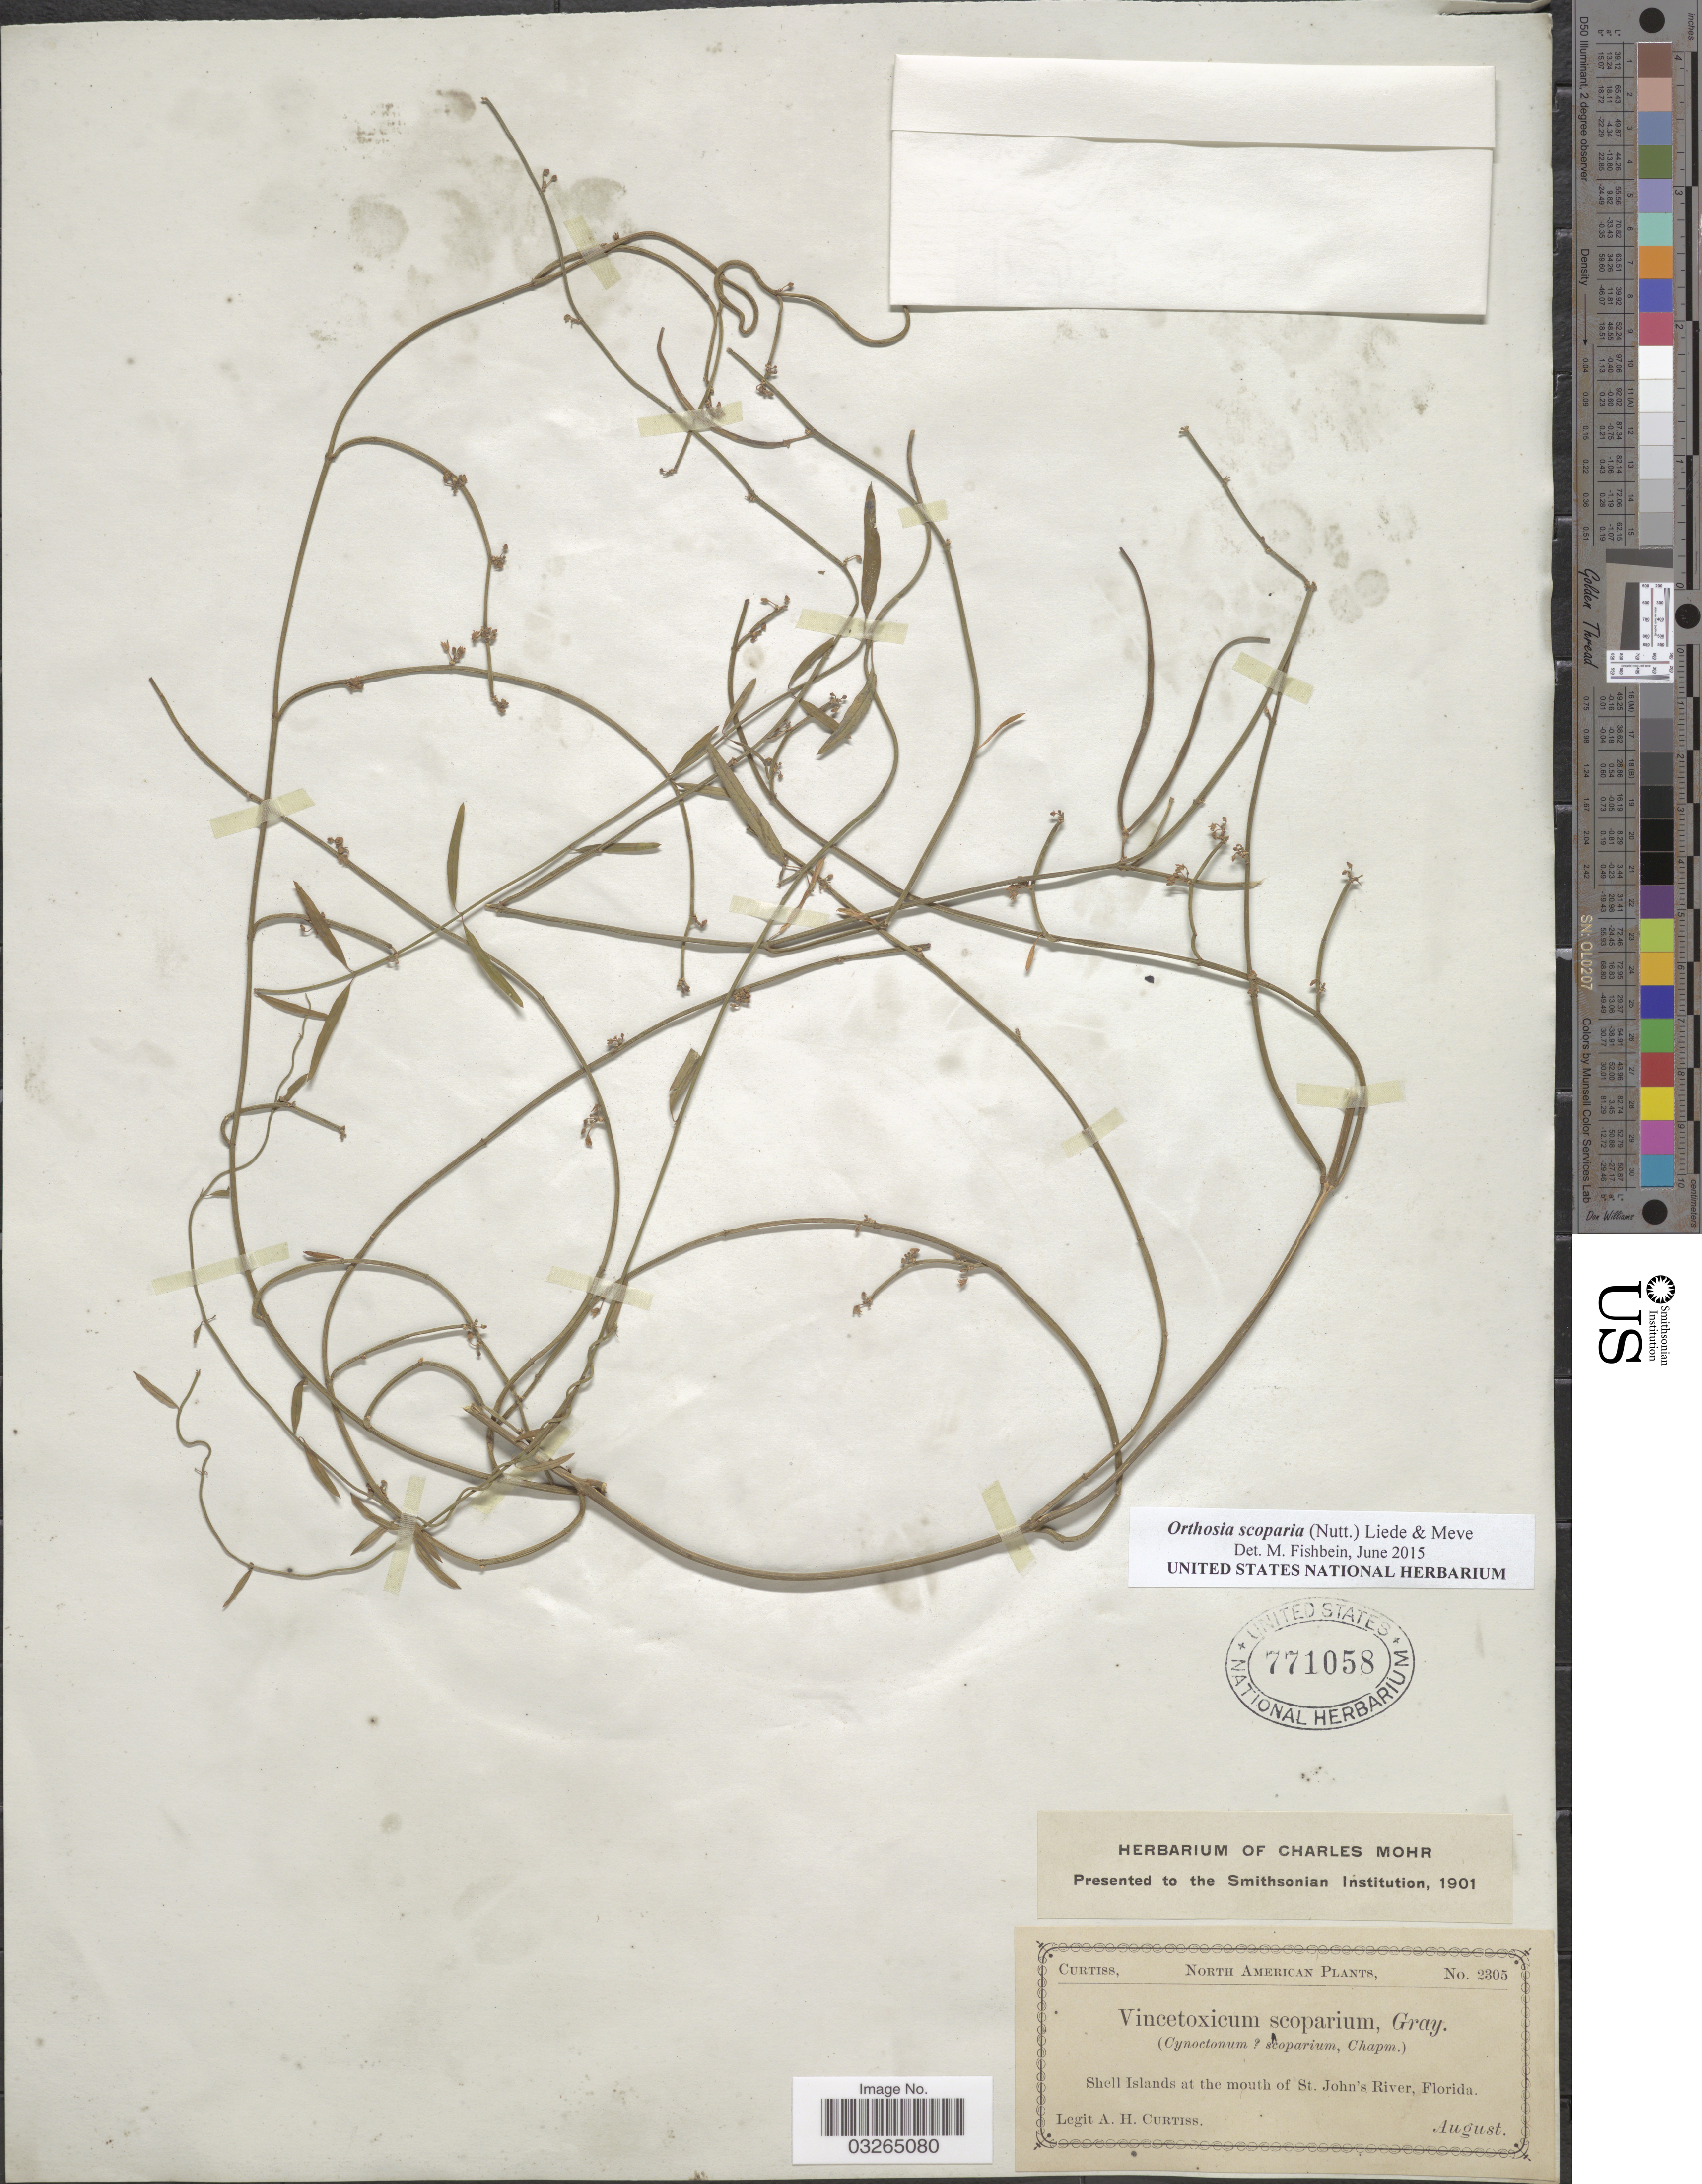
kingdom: Plantae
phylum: Tracheophyta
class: Magnoliopsida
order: Gentianales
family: Apocynaceae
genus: Orthosia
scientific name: Orthosia scoparia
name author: (Nutt.) Liede & Meve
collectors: A. H. Curtiss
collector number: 2305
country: United States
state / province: Florida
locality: Shell Islands at the mouth of St. John's River.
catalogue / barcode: US 771058